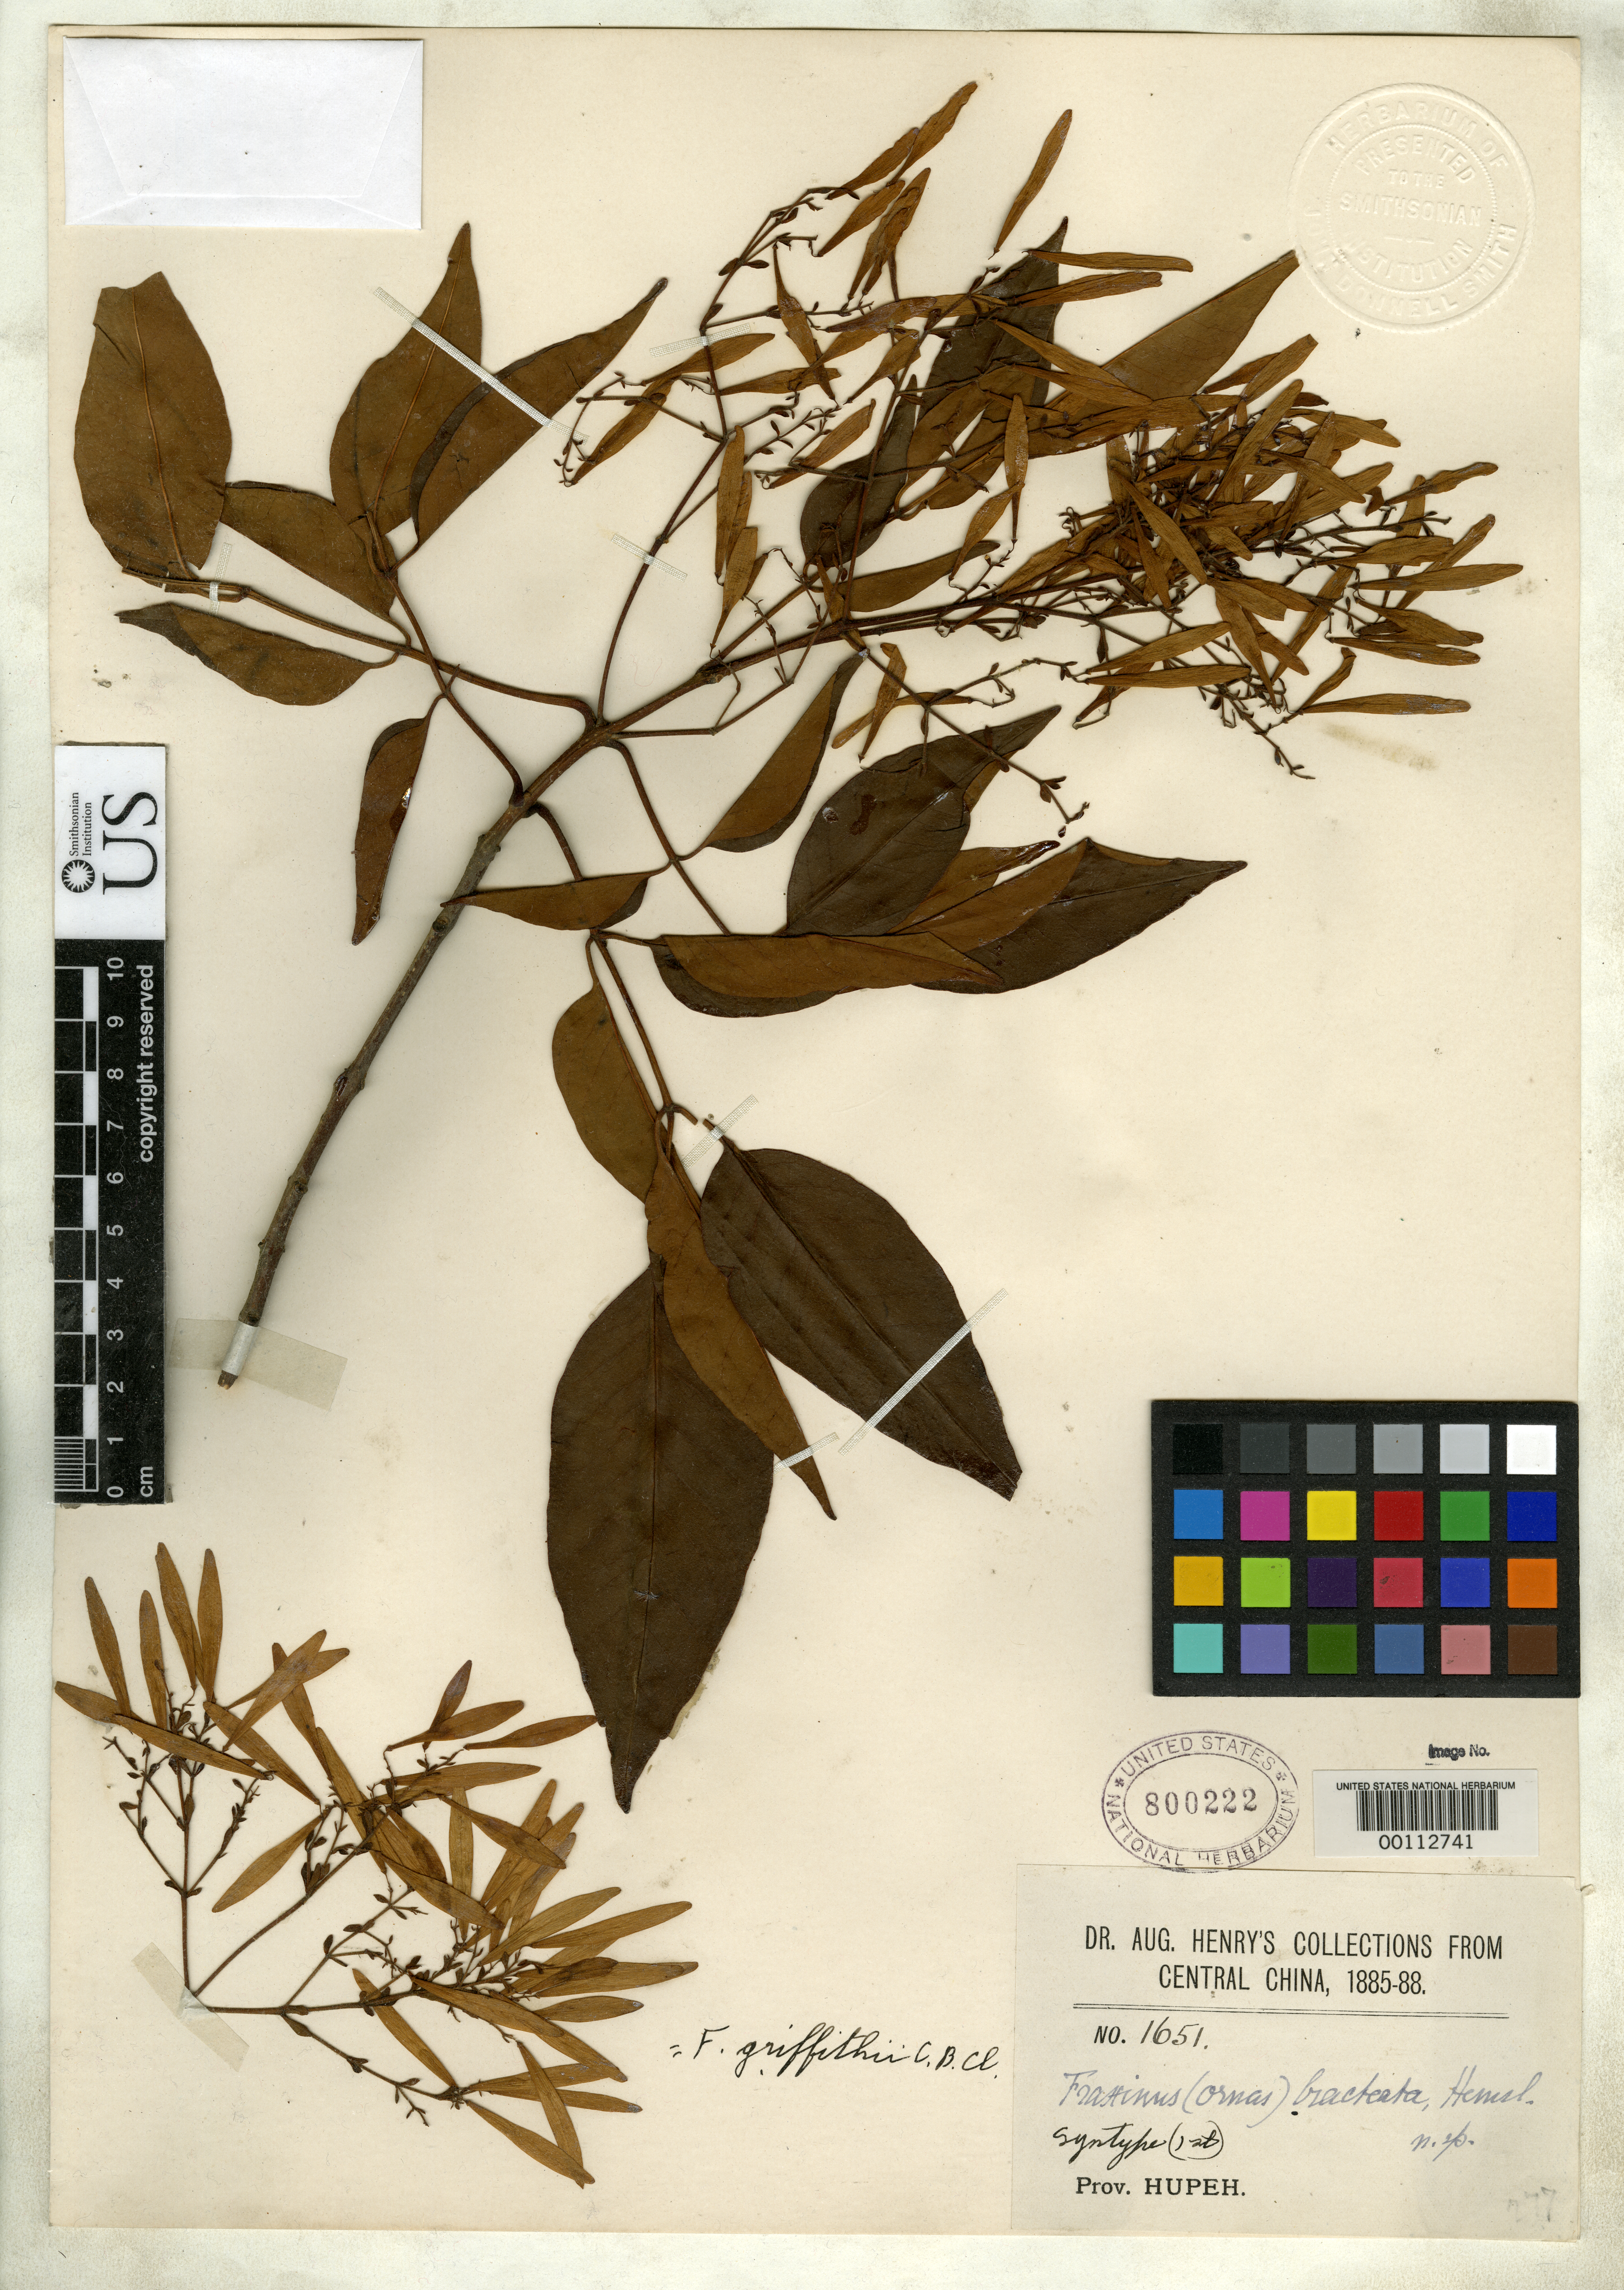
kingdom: Plantae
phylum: Tracheophyta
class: Magnoliopsida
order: Lamiales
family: Oleaceae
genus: Fraxinus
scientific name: Fraxinus bracteata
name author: Hemsl.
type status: Isosyntype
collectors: A. Henry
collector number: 1651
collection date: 1885/1888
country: China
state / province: Hubei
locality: Central China. Prov. Hupeh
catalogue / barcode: US 800222